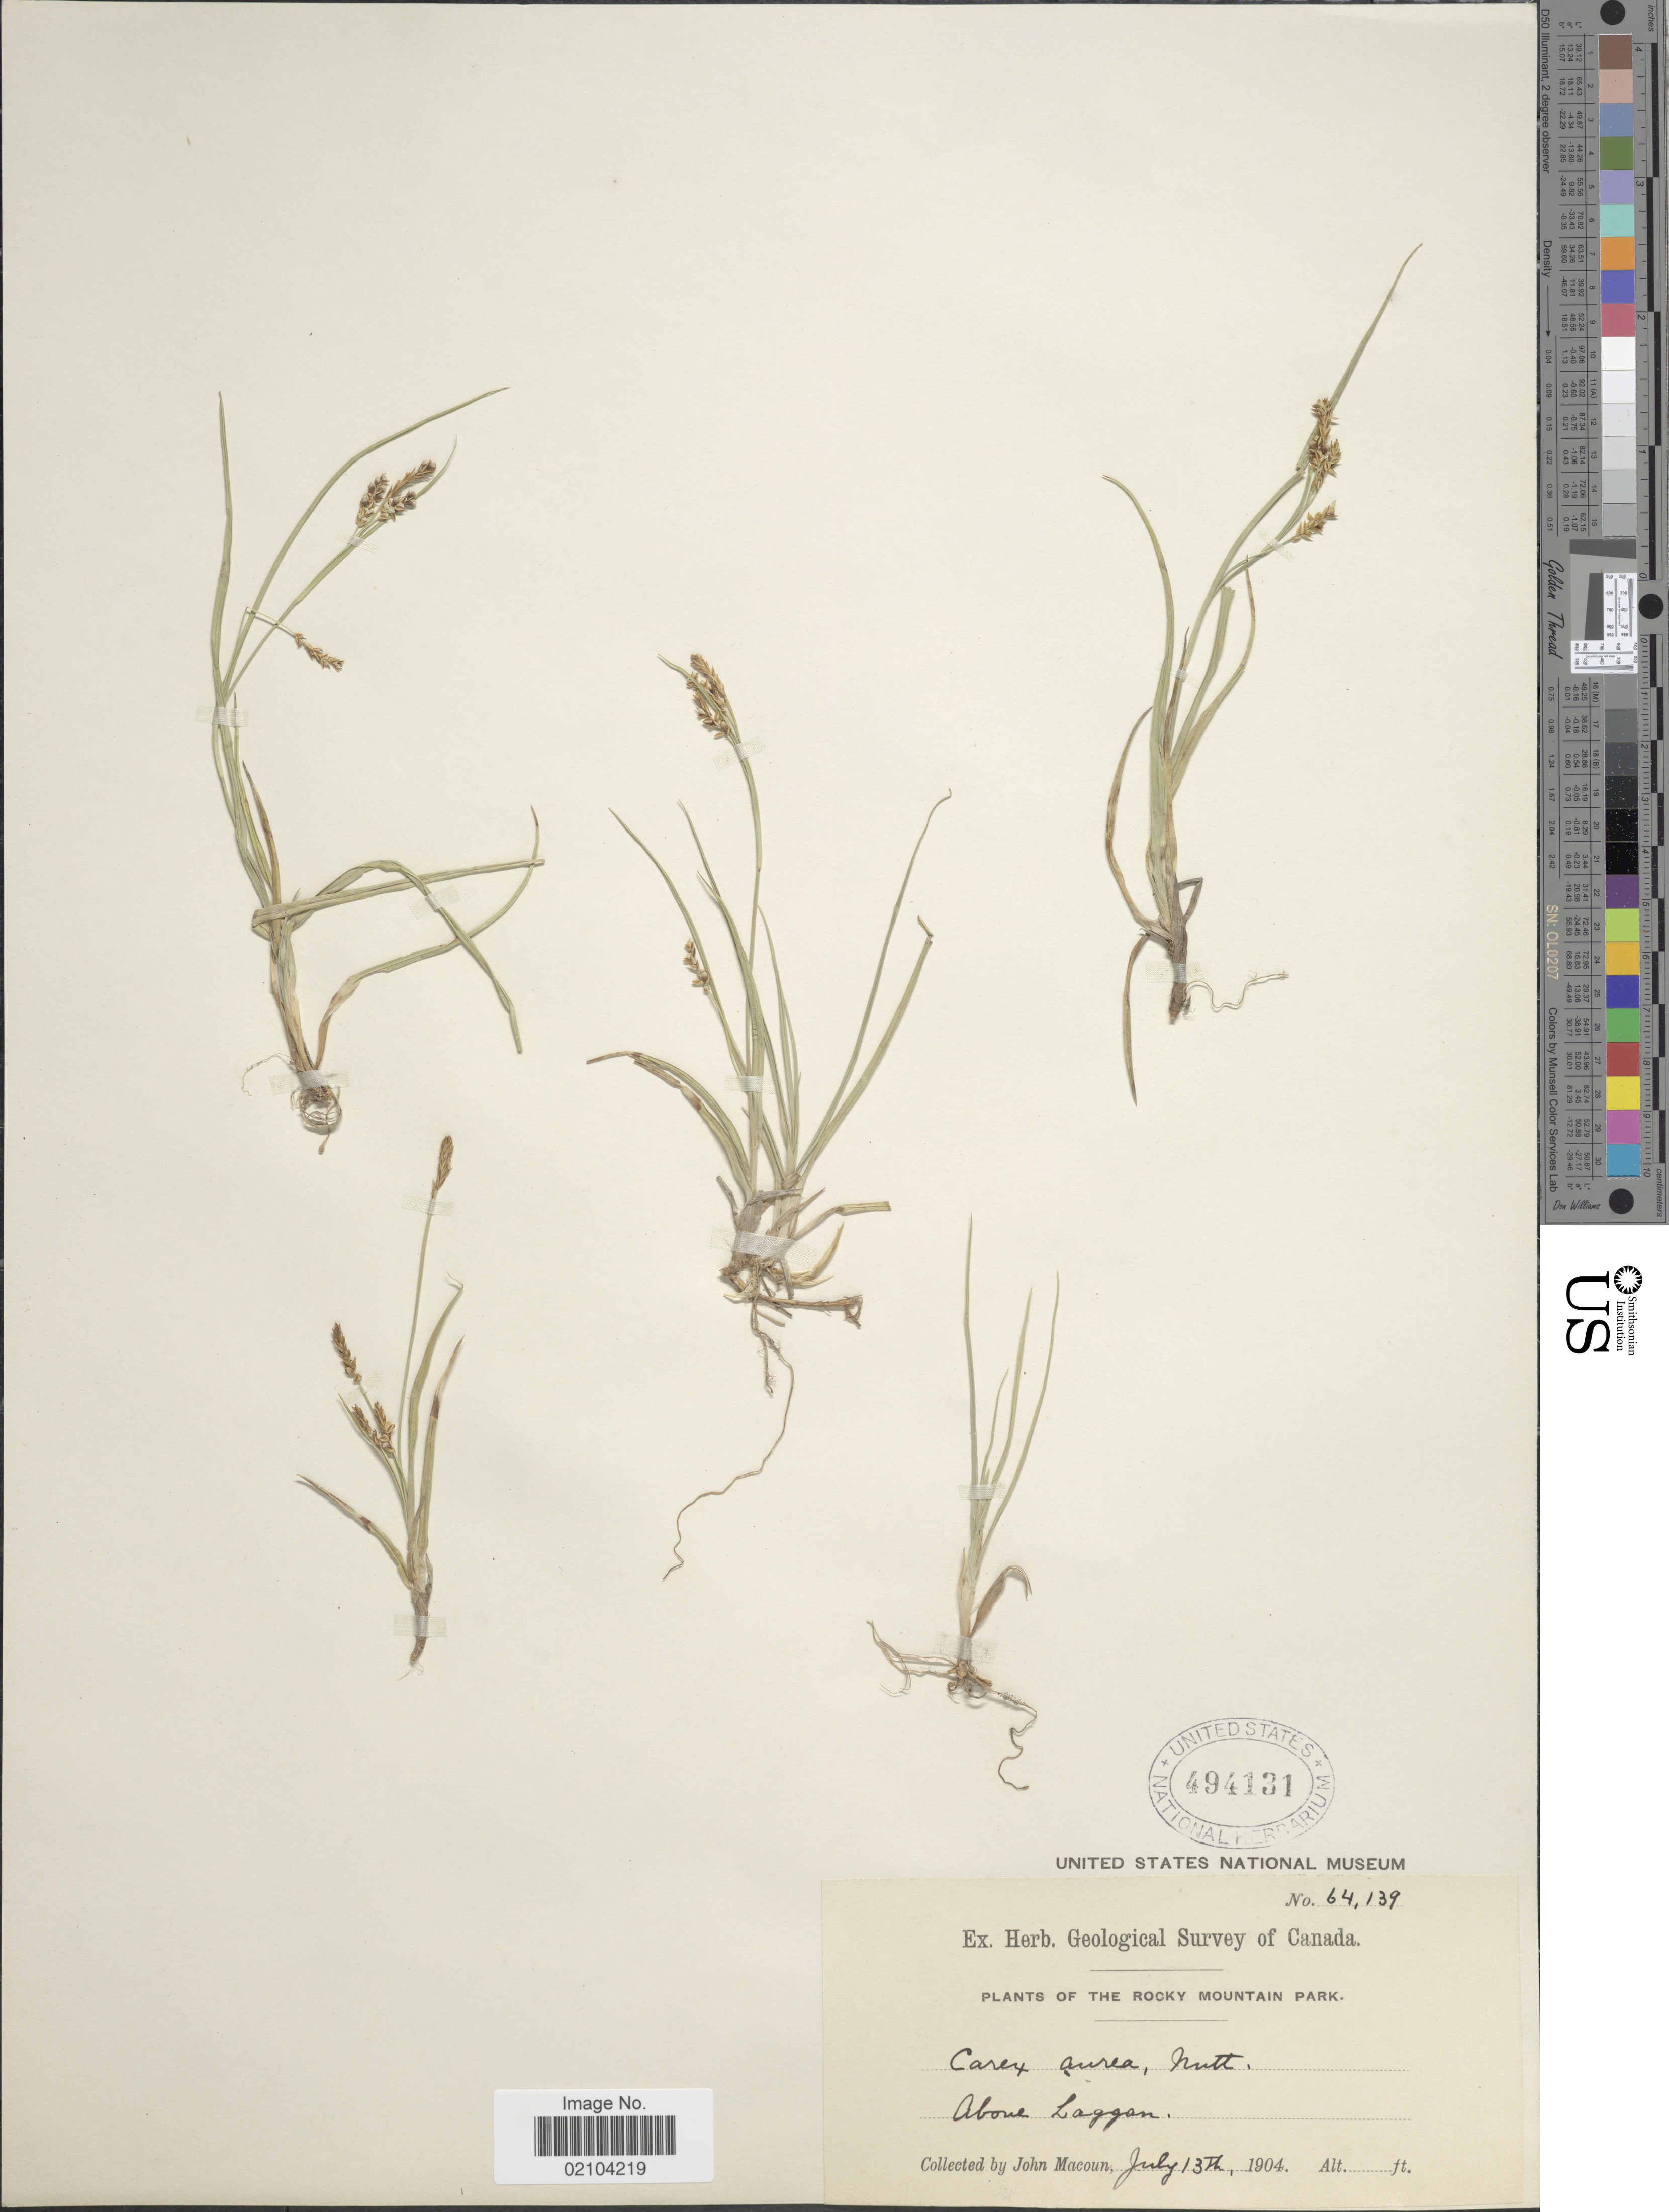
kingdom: Plantae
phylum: Tracheophyta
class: Liliopsida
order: Poales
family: Cyperaceae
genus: Carex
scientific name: Carex aurea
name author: Nutt.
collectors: J. Macoun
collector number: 64139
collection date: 1904-07-13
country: Canada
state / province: Alberta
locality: Rocky Mountain Park, Above Laggan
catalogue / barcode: US 494131